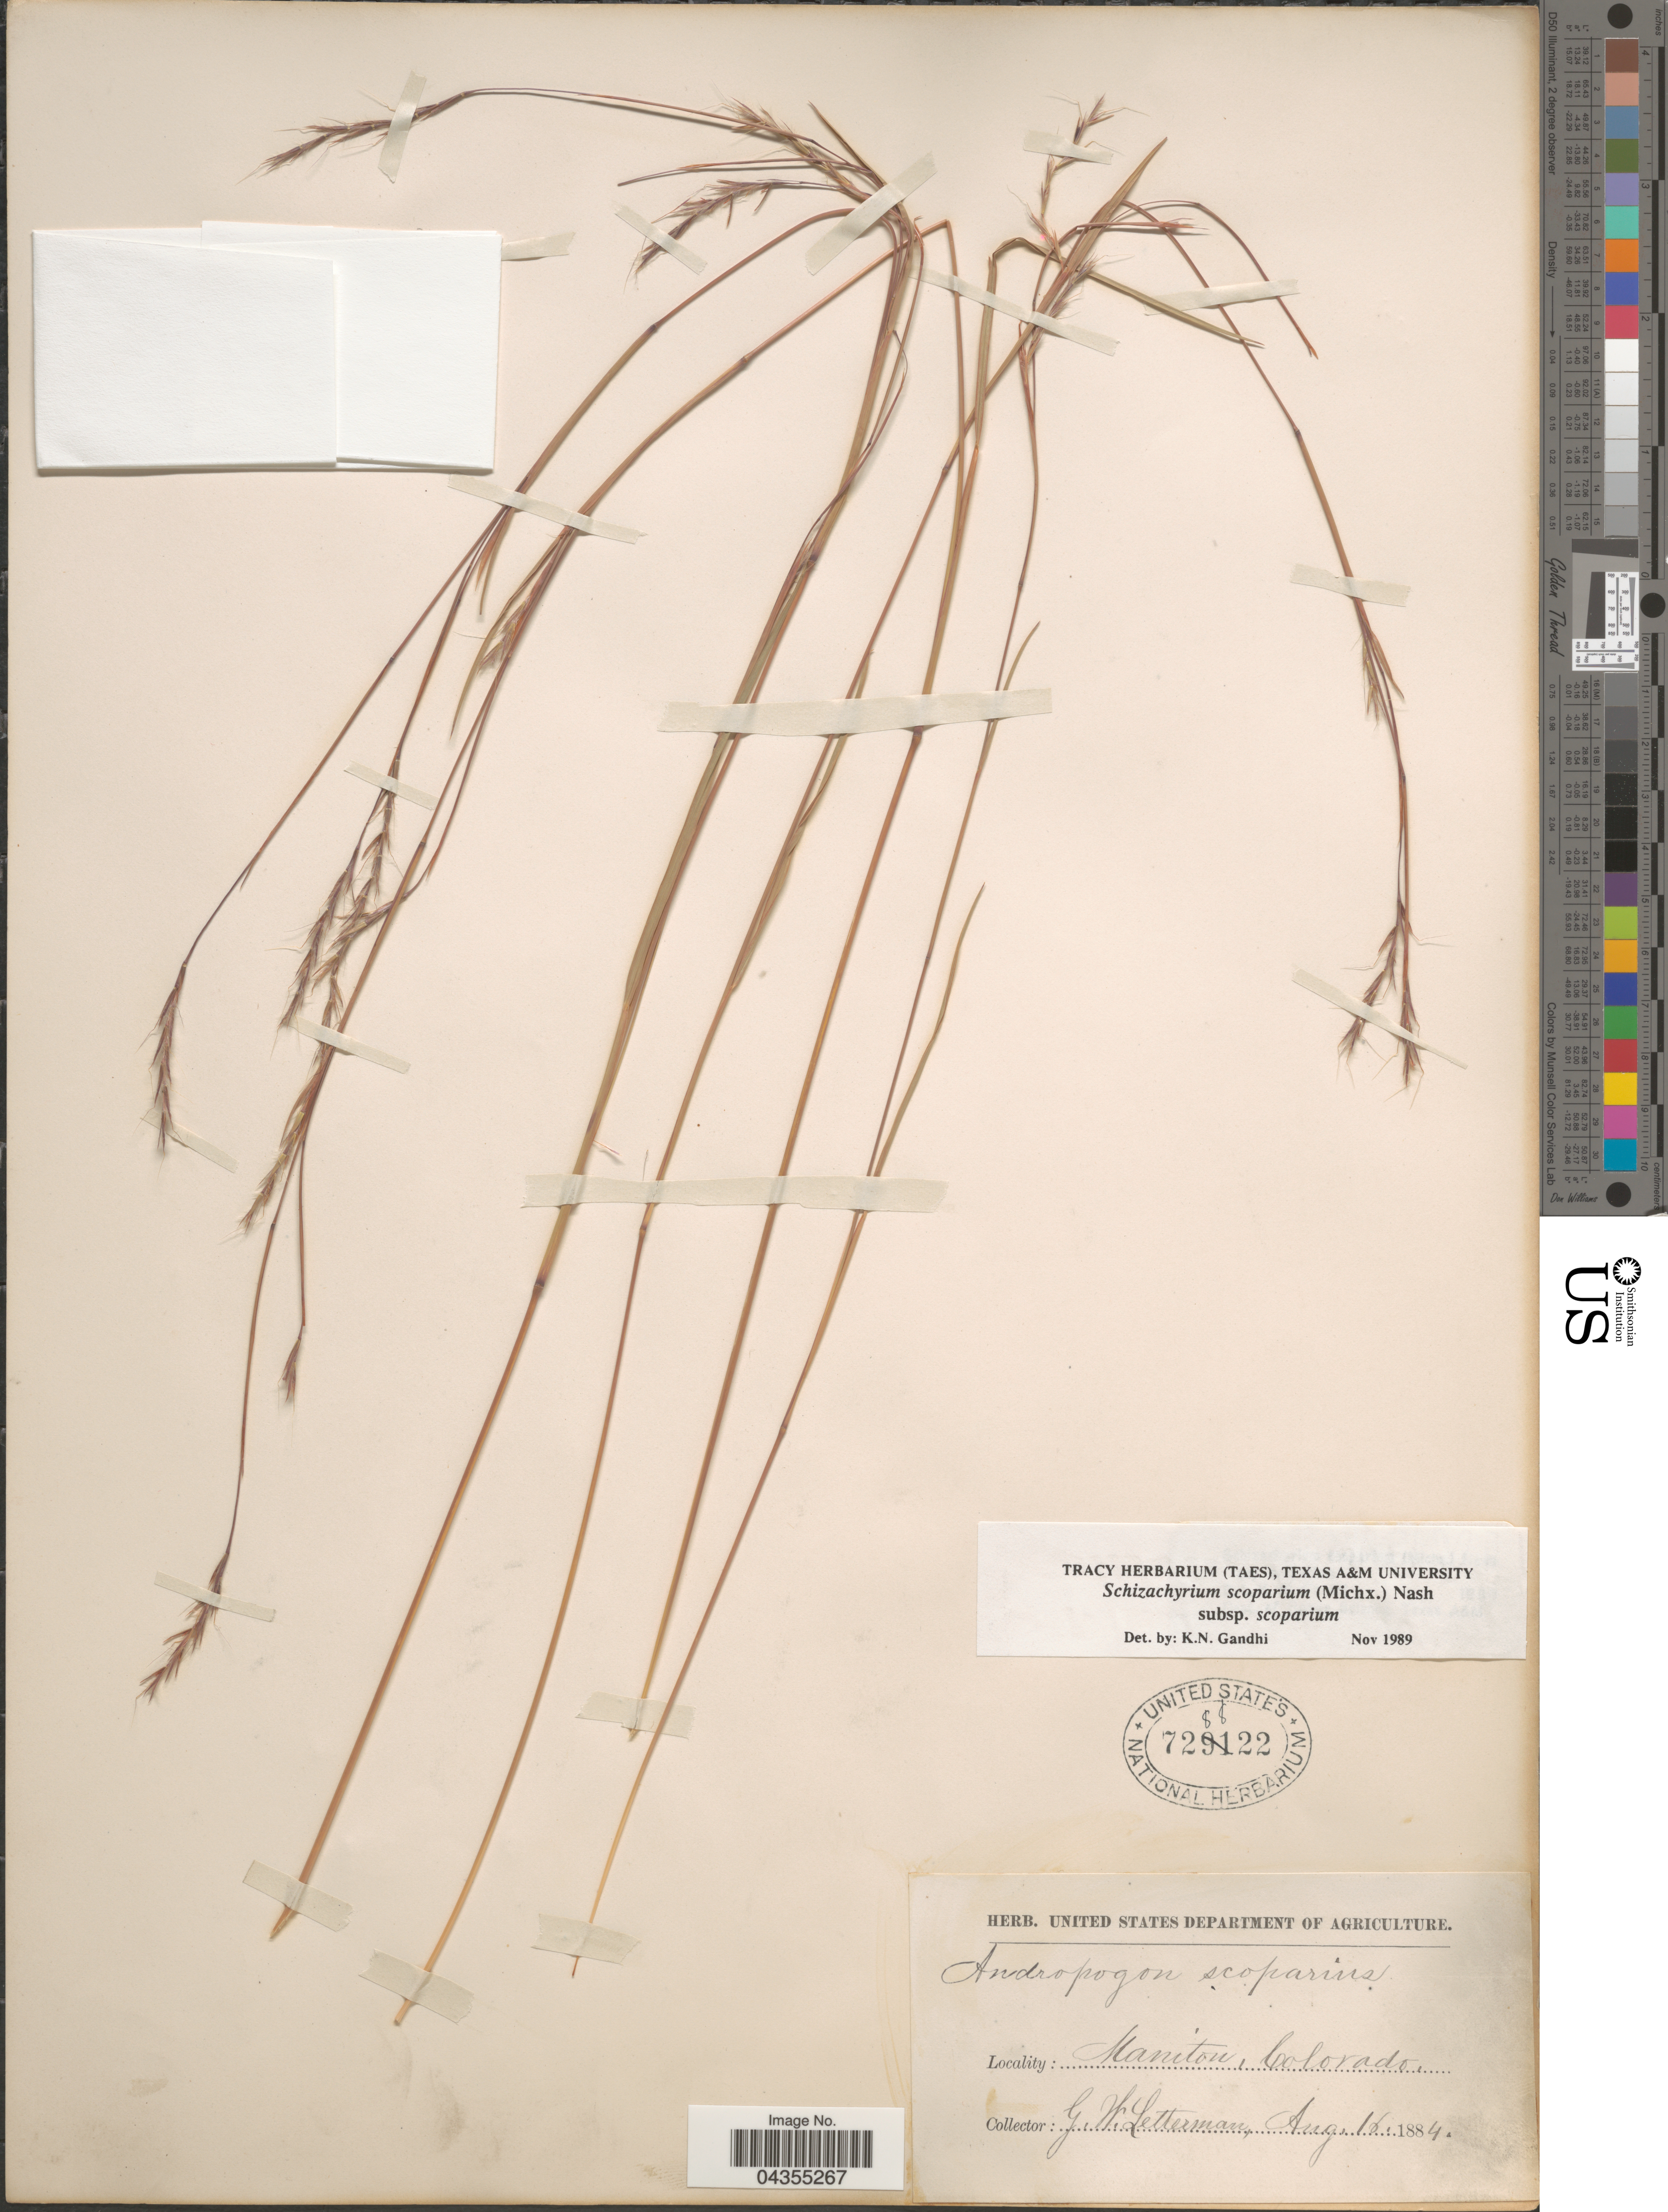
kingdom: Plantae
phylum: Tracheophyta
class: Liliopsida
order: Poales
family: Poaceae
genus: Schizachyrium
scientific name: Schizachyrium scoparium var. scoparium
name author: (Michx.) Nash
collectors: G. W. Letterman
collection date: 1884-08-16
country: United States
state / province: Colorado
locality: Manitou.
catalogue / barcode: US 728822